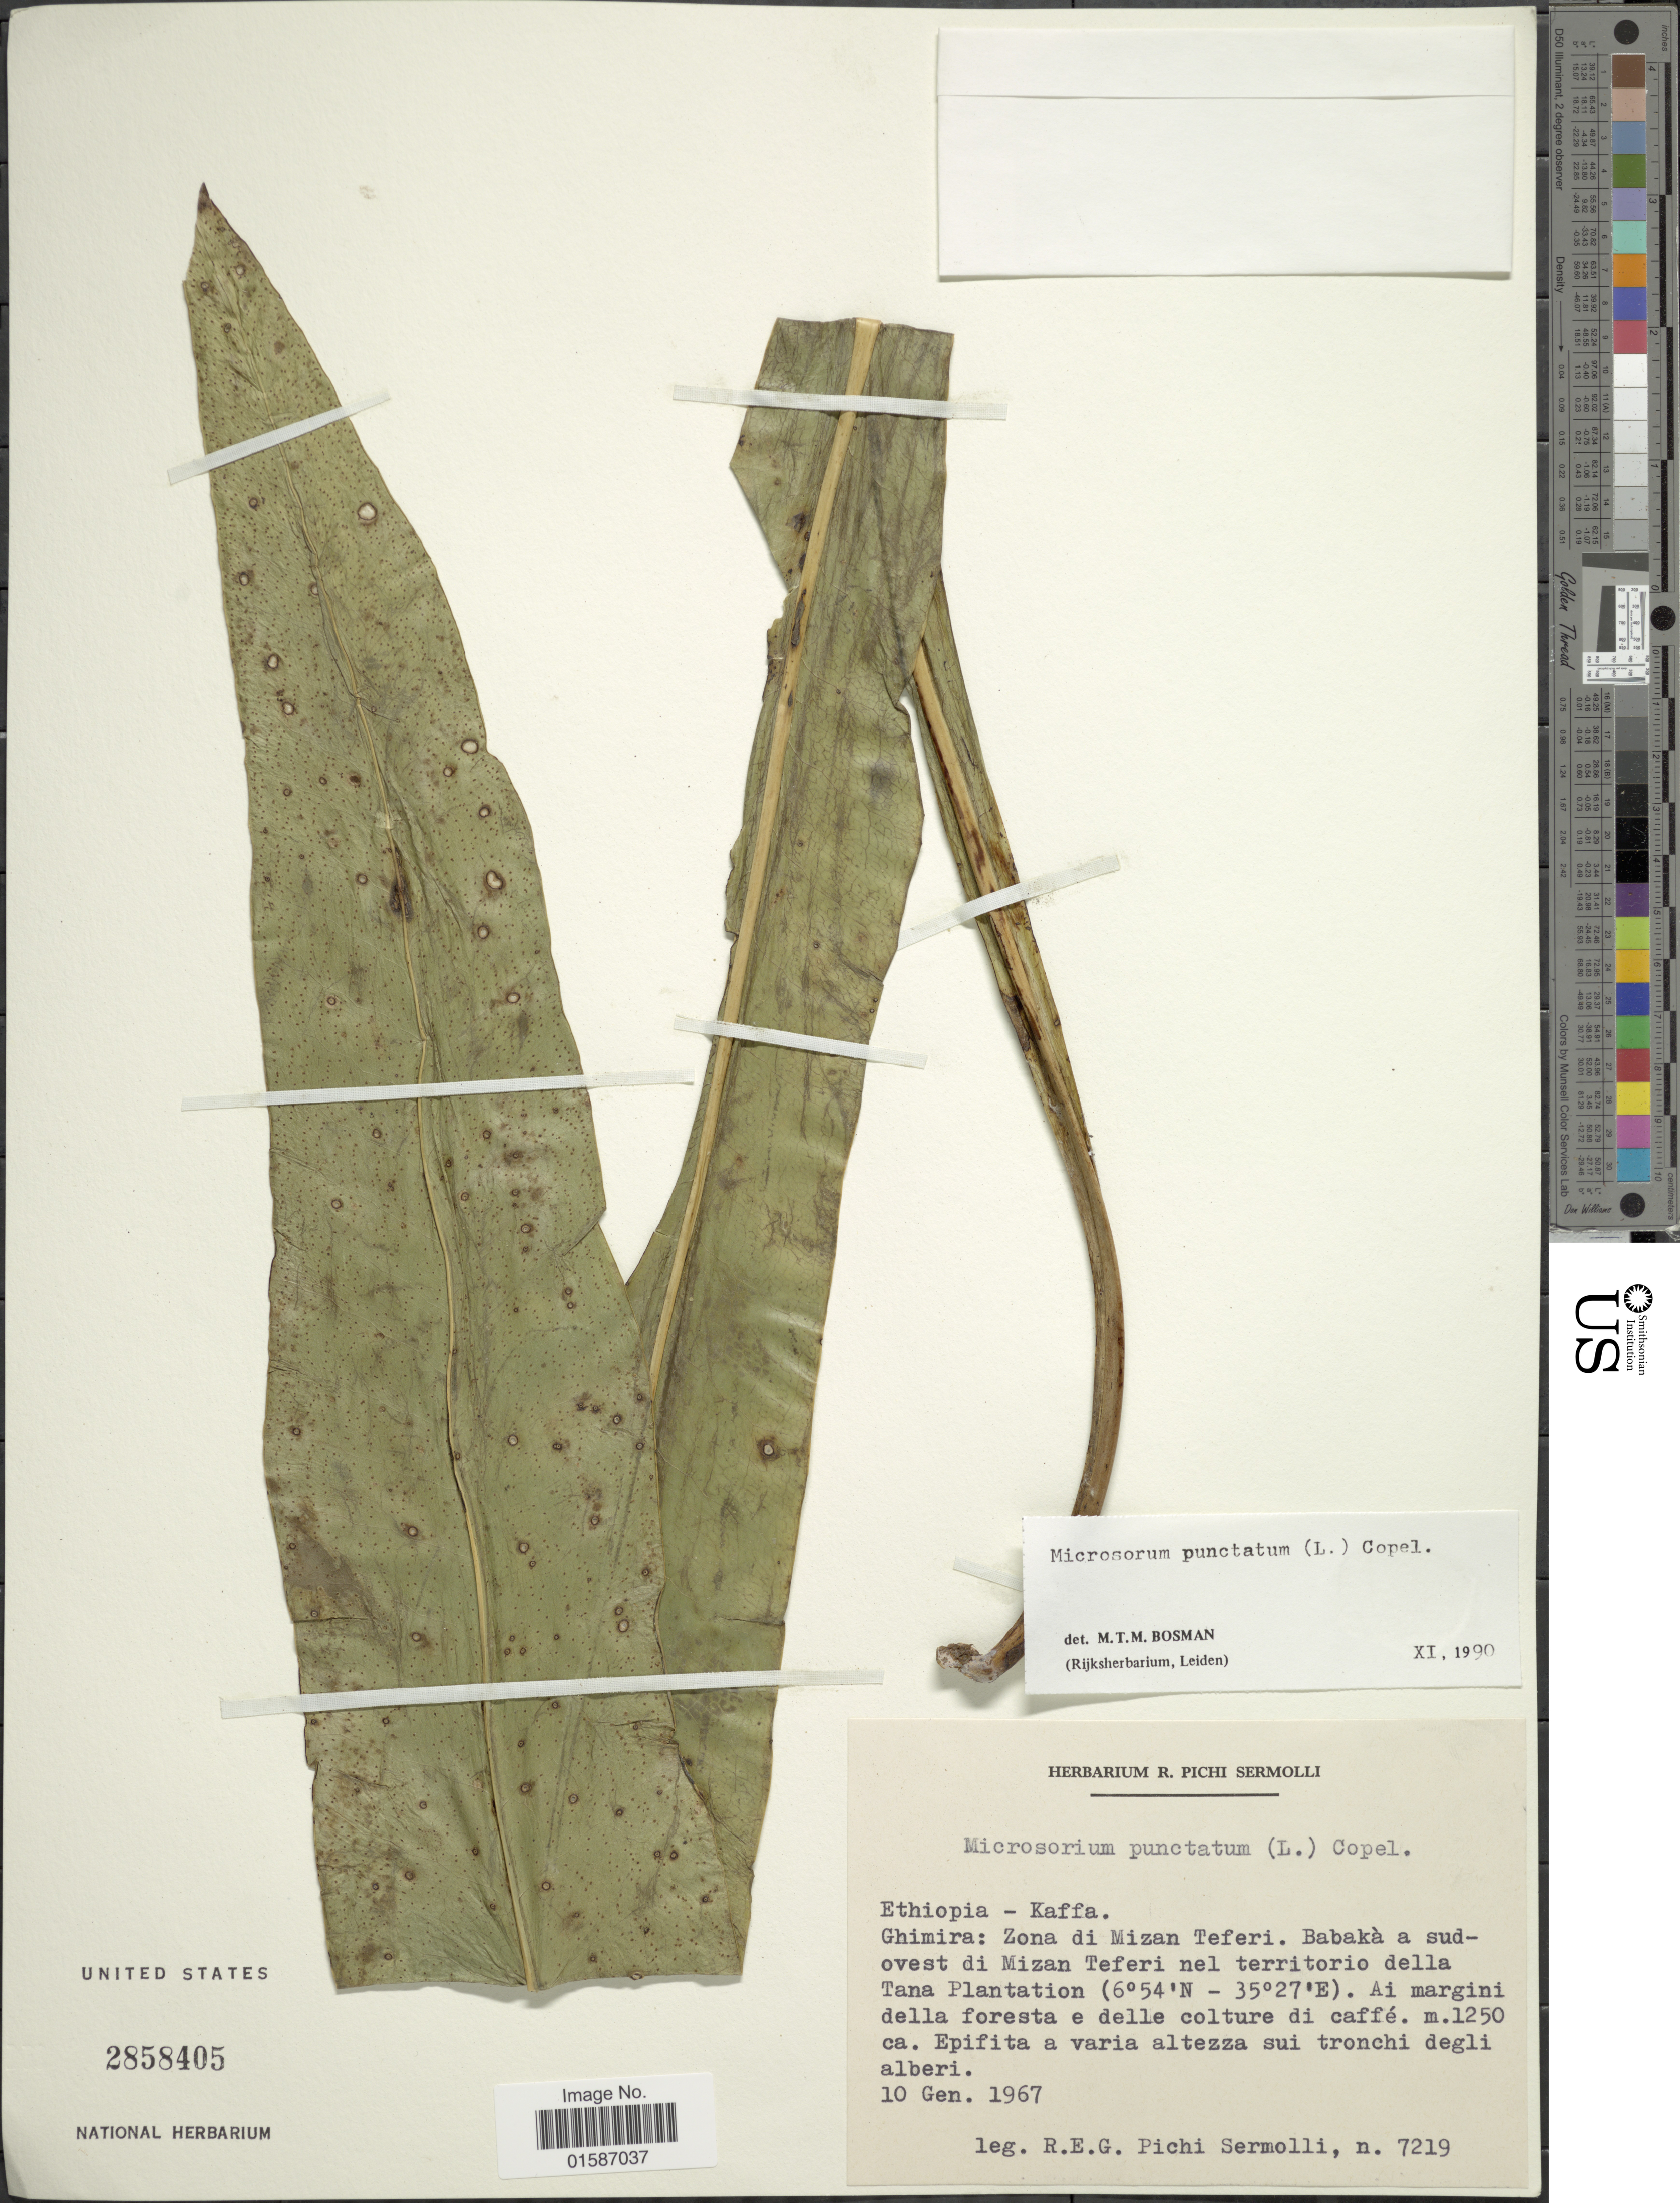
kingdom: Plantae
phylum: Tracheophyta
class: Polypodiopsida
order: Polypodiales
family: Polypodiaceae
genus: Microsorum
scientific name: Microsorum punctatum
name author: (L.) Copel.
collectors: R. E. Pichi-Sermolli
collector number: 7219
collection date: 1967-01-10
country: Ethiopia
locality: Kaffa. Ghimira: Zona di Mizan Teferi. Babakà a sudovest di Mizan Teferi nel territorio della Tana Plantation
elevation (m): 1250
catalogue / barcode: US 2858405